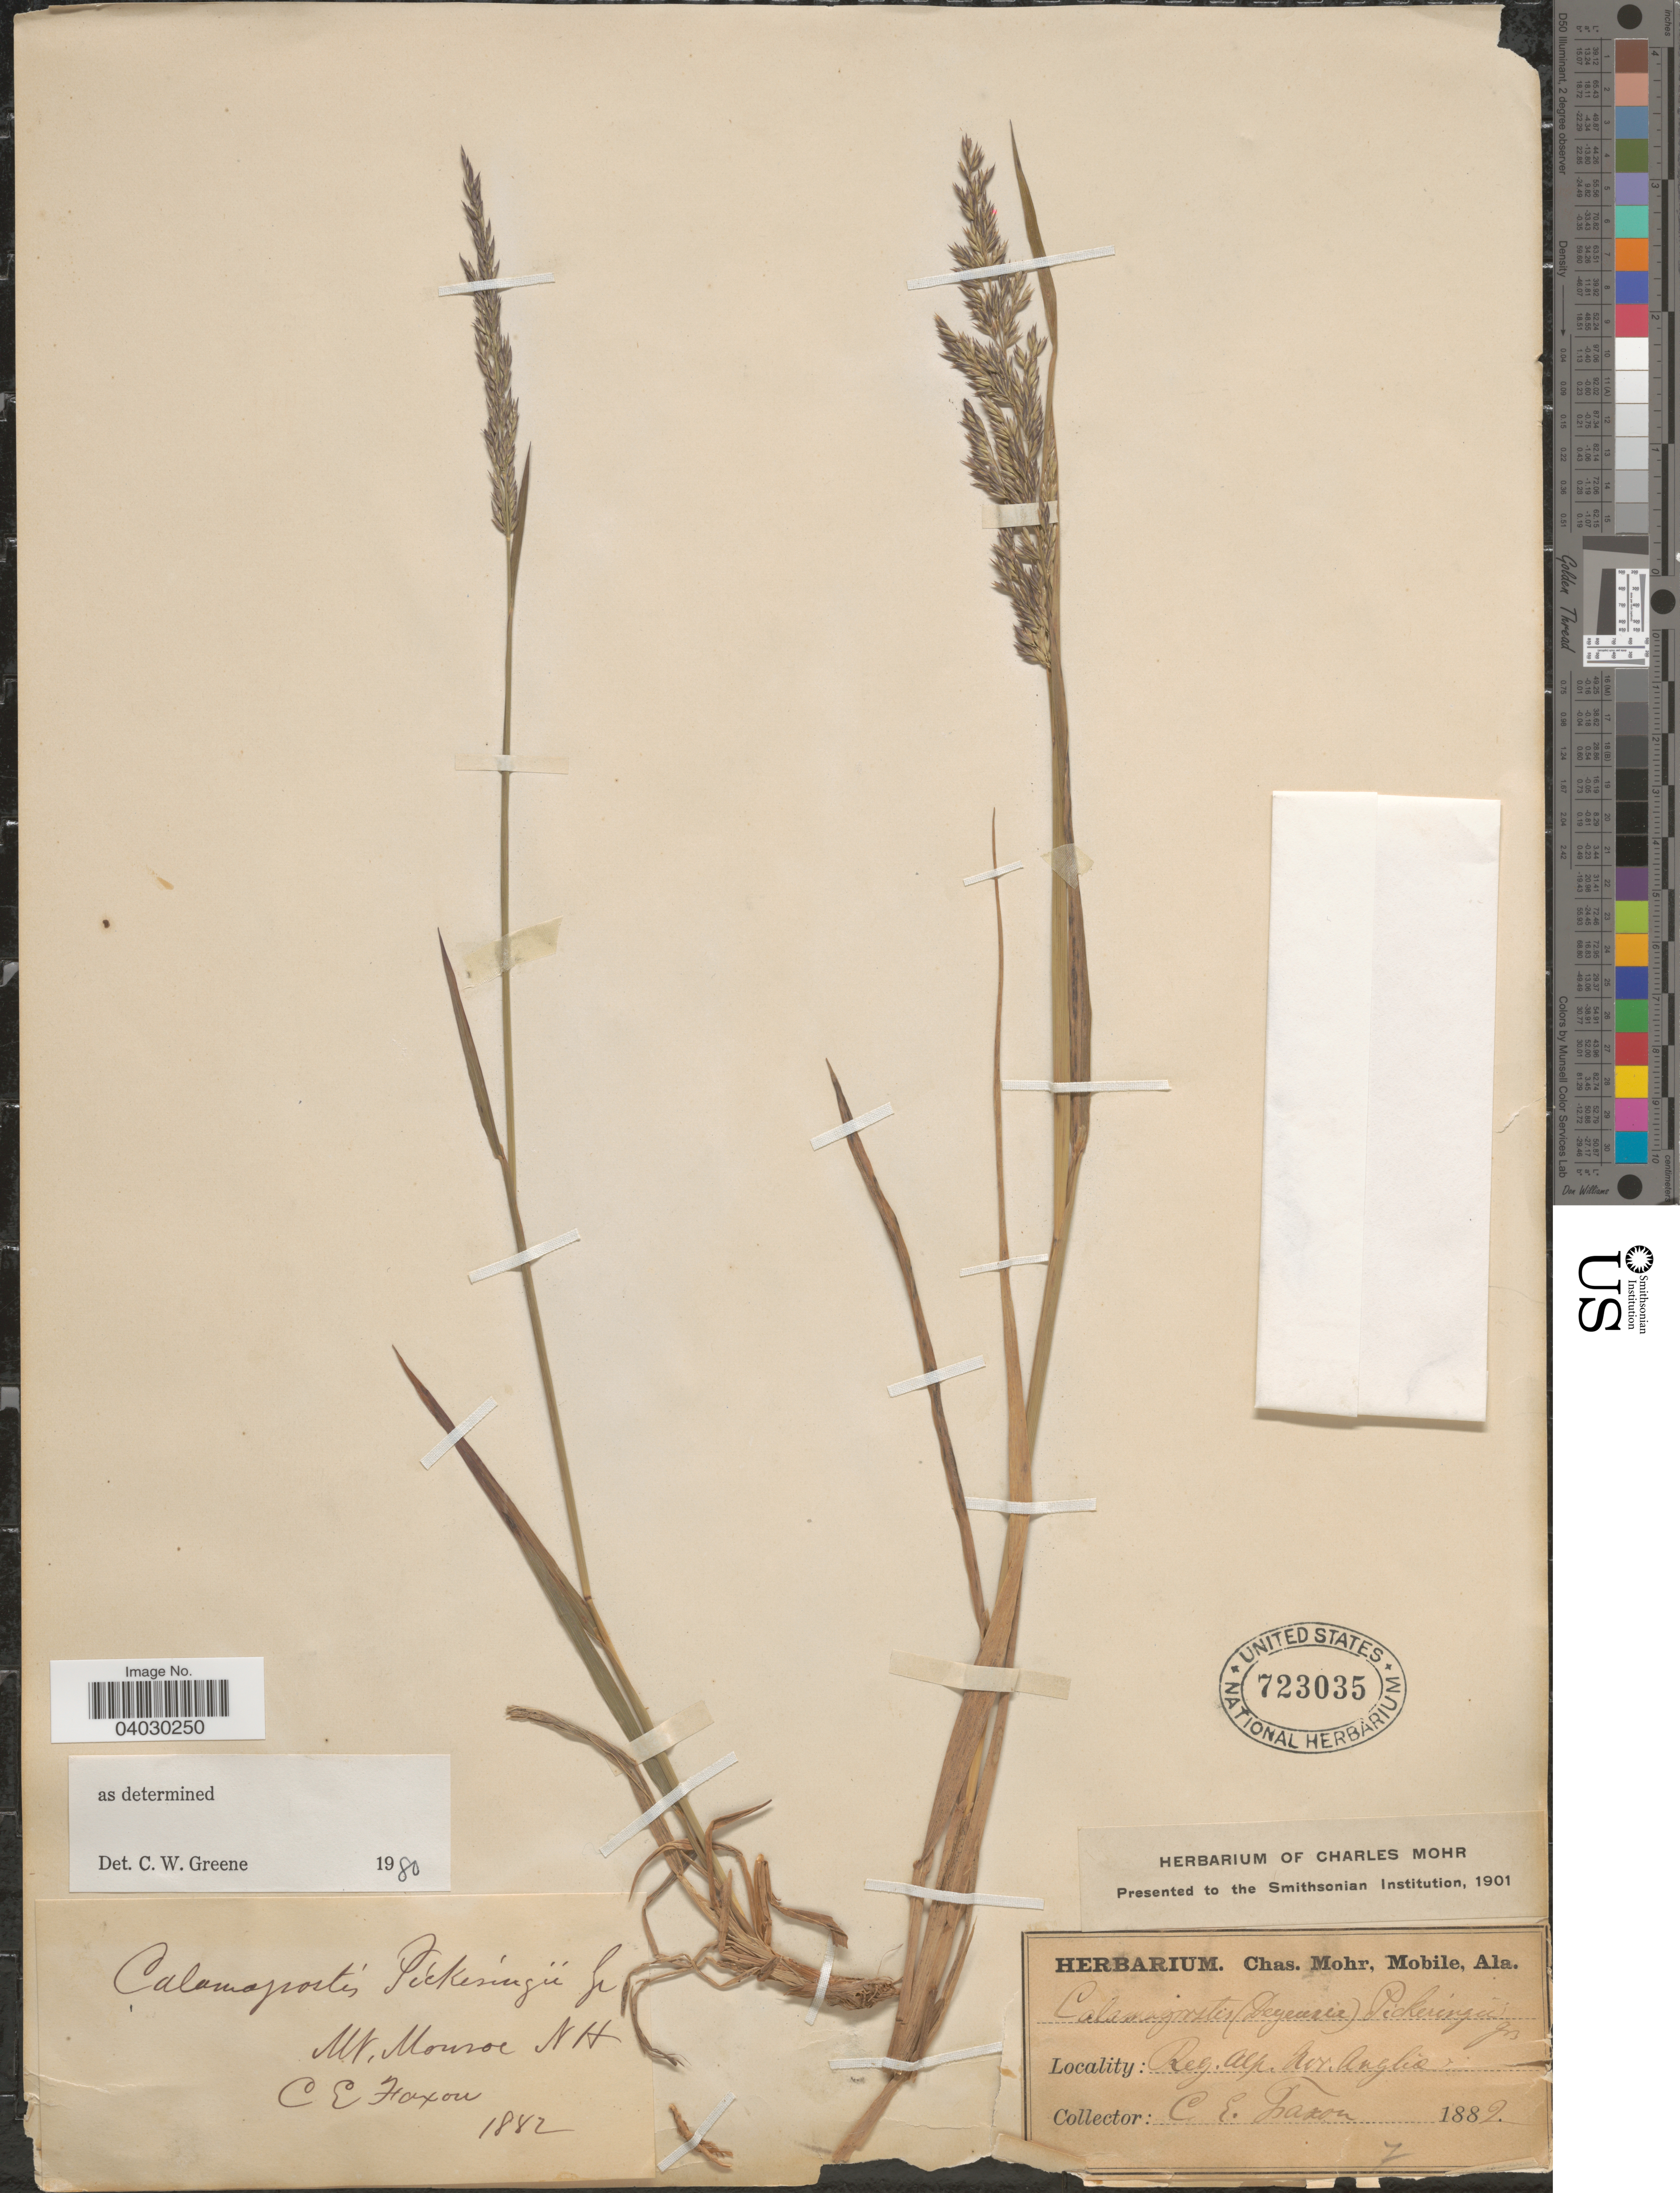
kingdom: Plantae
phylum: Tracheophyta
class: Liliopsida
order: Poales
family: Poaceae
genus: Calamagrostis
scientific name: Calamagrostis pickeringii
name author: A. Gray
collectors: C. Faxon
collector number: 7*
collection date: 1882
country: United States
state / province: New Hampshire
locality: Mt. Monroe. Reg. Alp. Nov. Anglia.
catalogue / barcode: US 723035